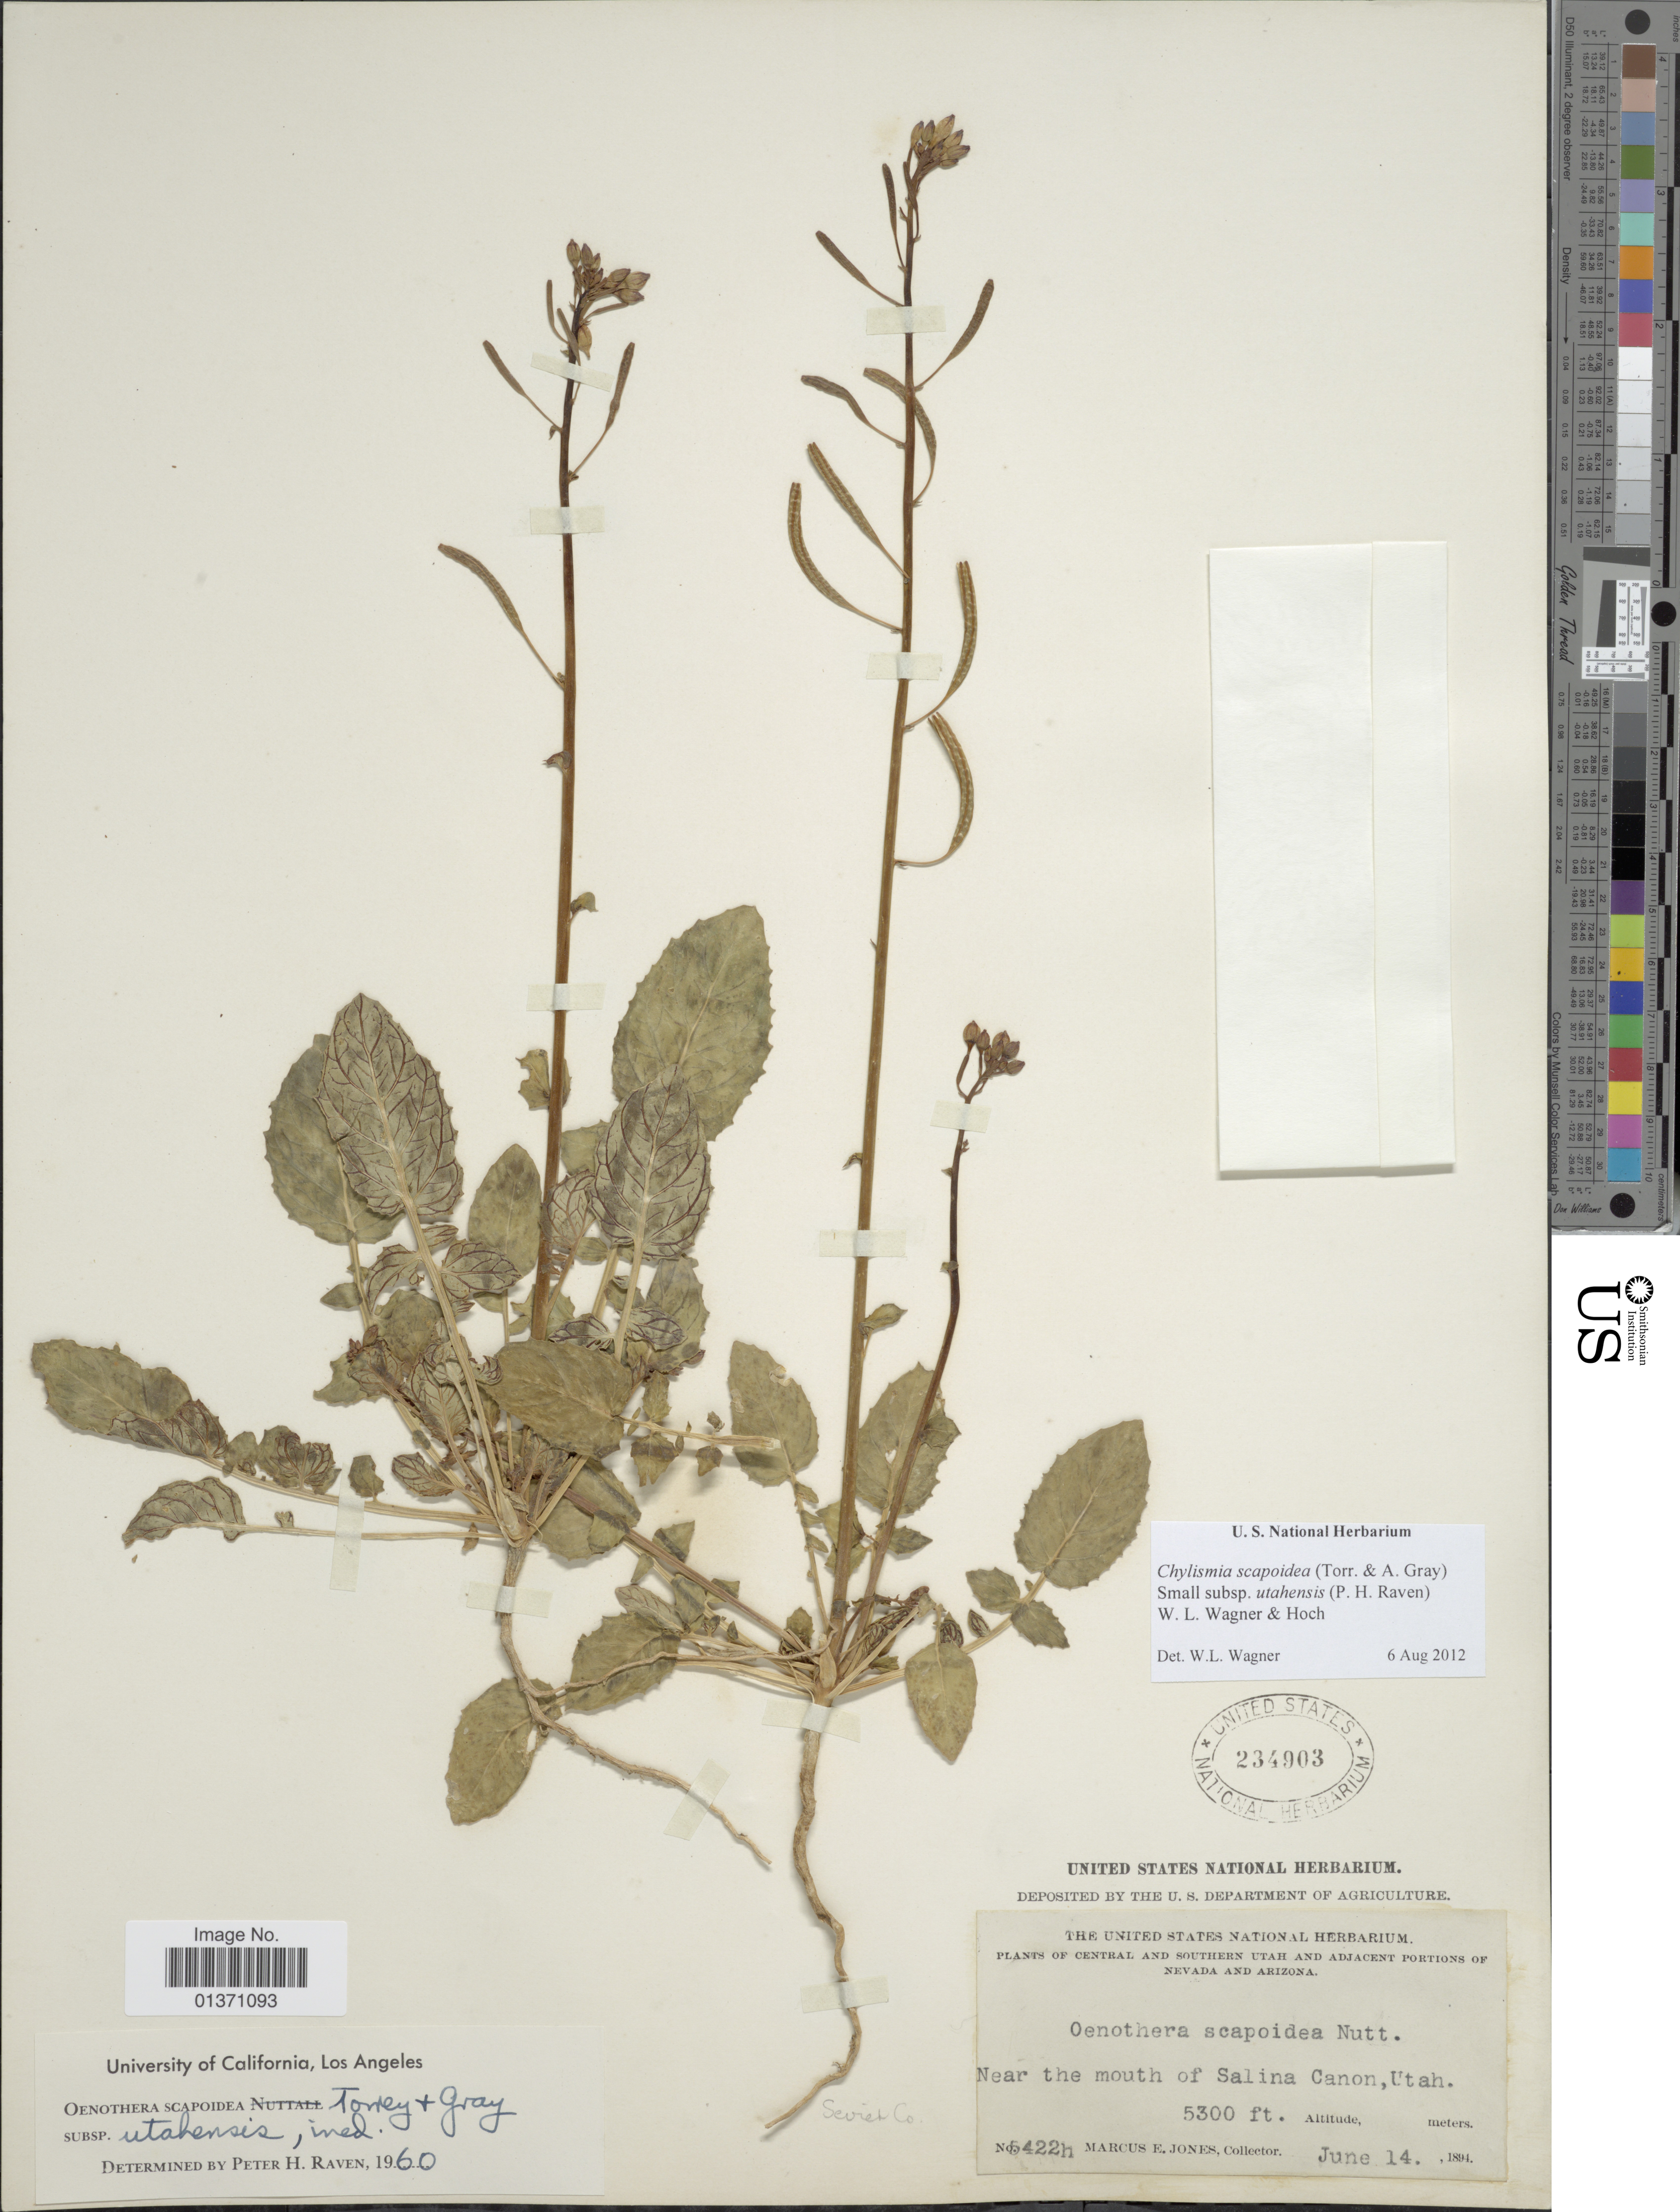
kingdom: Plantae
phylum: Tracheophyta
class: Magnoliopsida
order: Myrtales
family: Onagraceae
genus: Chylismia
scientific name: Chylismia scapoidea subsp. utahensis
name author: (P.H. Raven) W.L. Wagner & Hoch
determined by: Wagner, W. L., (BOT), Smithsonian Institution - National Museum of Natural History (UNITED STATES)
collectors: M. E. Jones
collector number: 5422h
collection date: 1894-06-14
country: United States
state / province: Utah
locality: Central and Southern Utah and Adjacent Portions of Nevada and Arizona, Near the mouth of Salina Canon, Seviet Co.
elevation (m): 1615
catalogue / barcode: US 234903